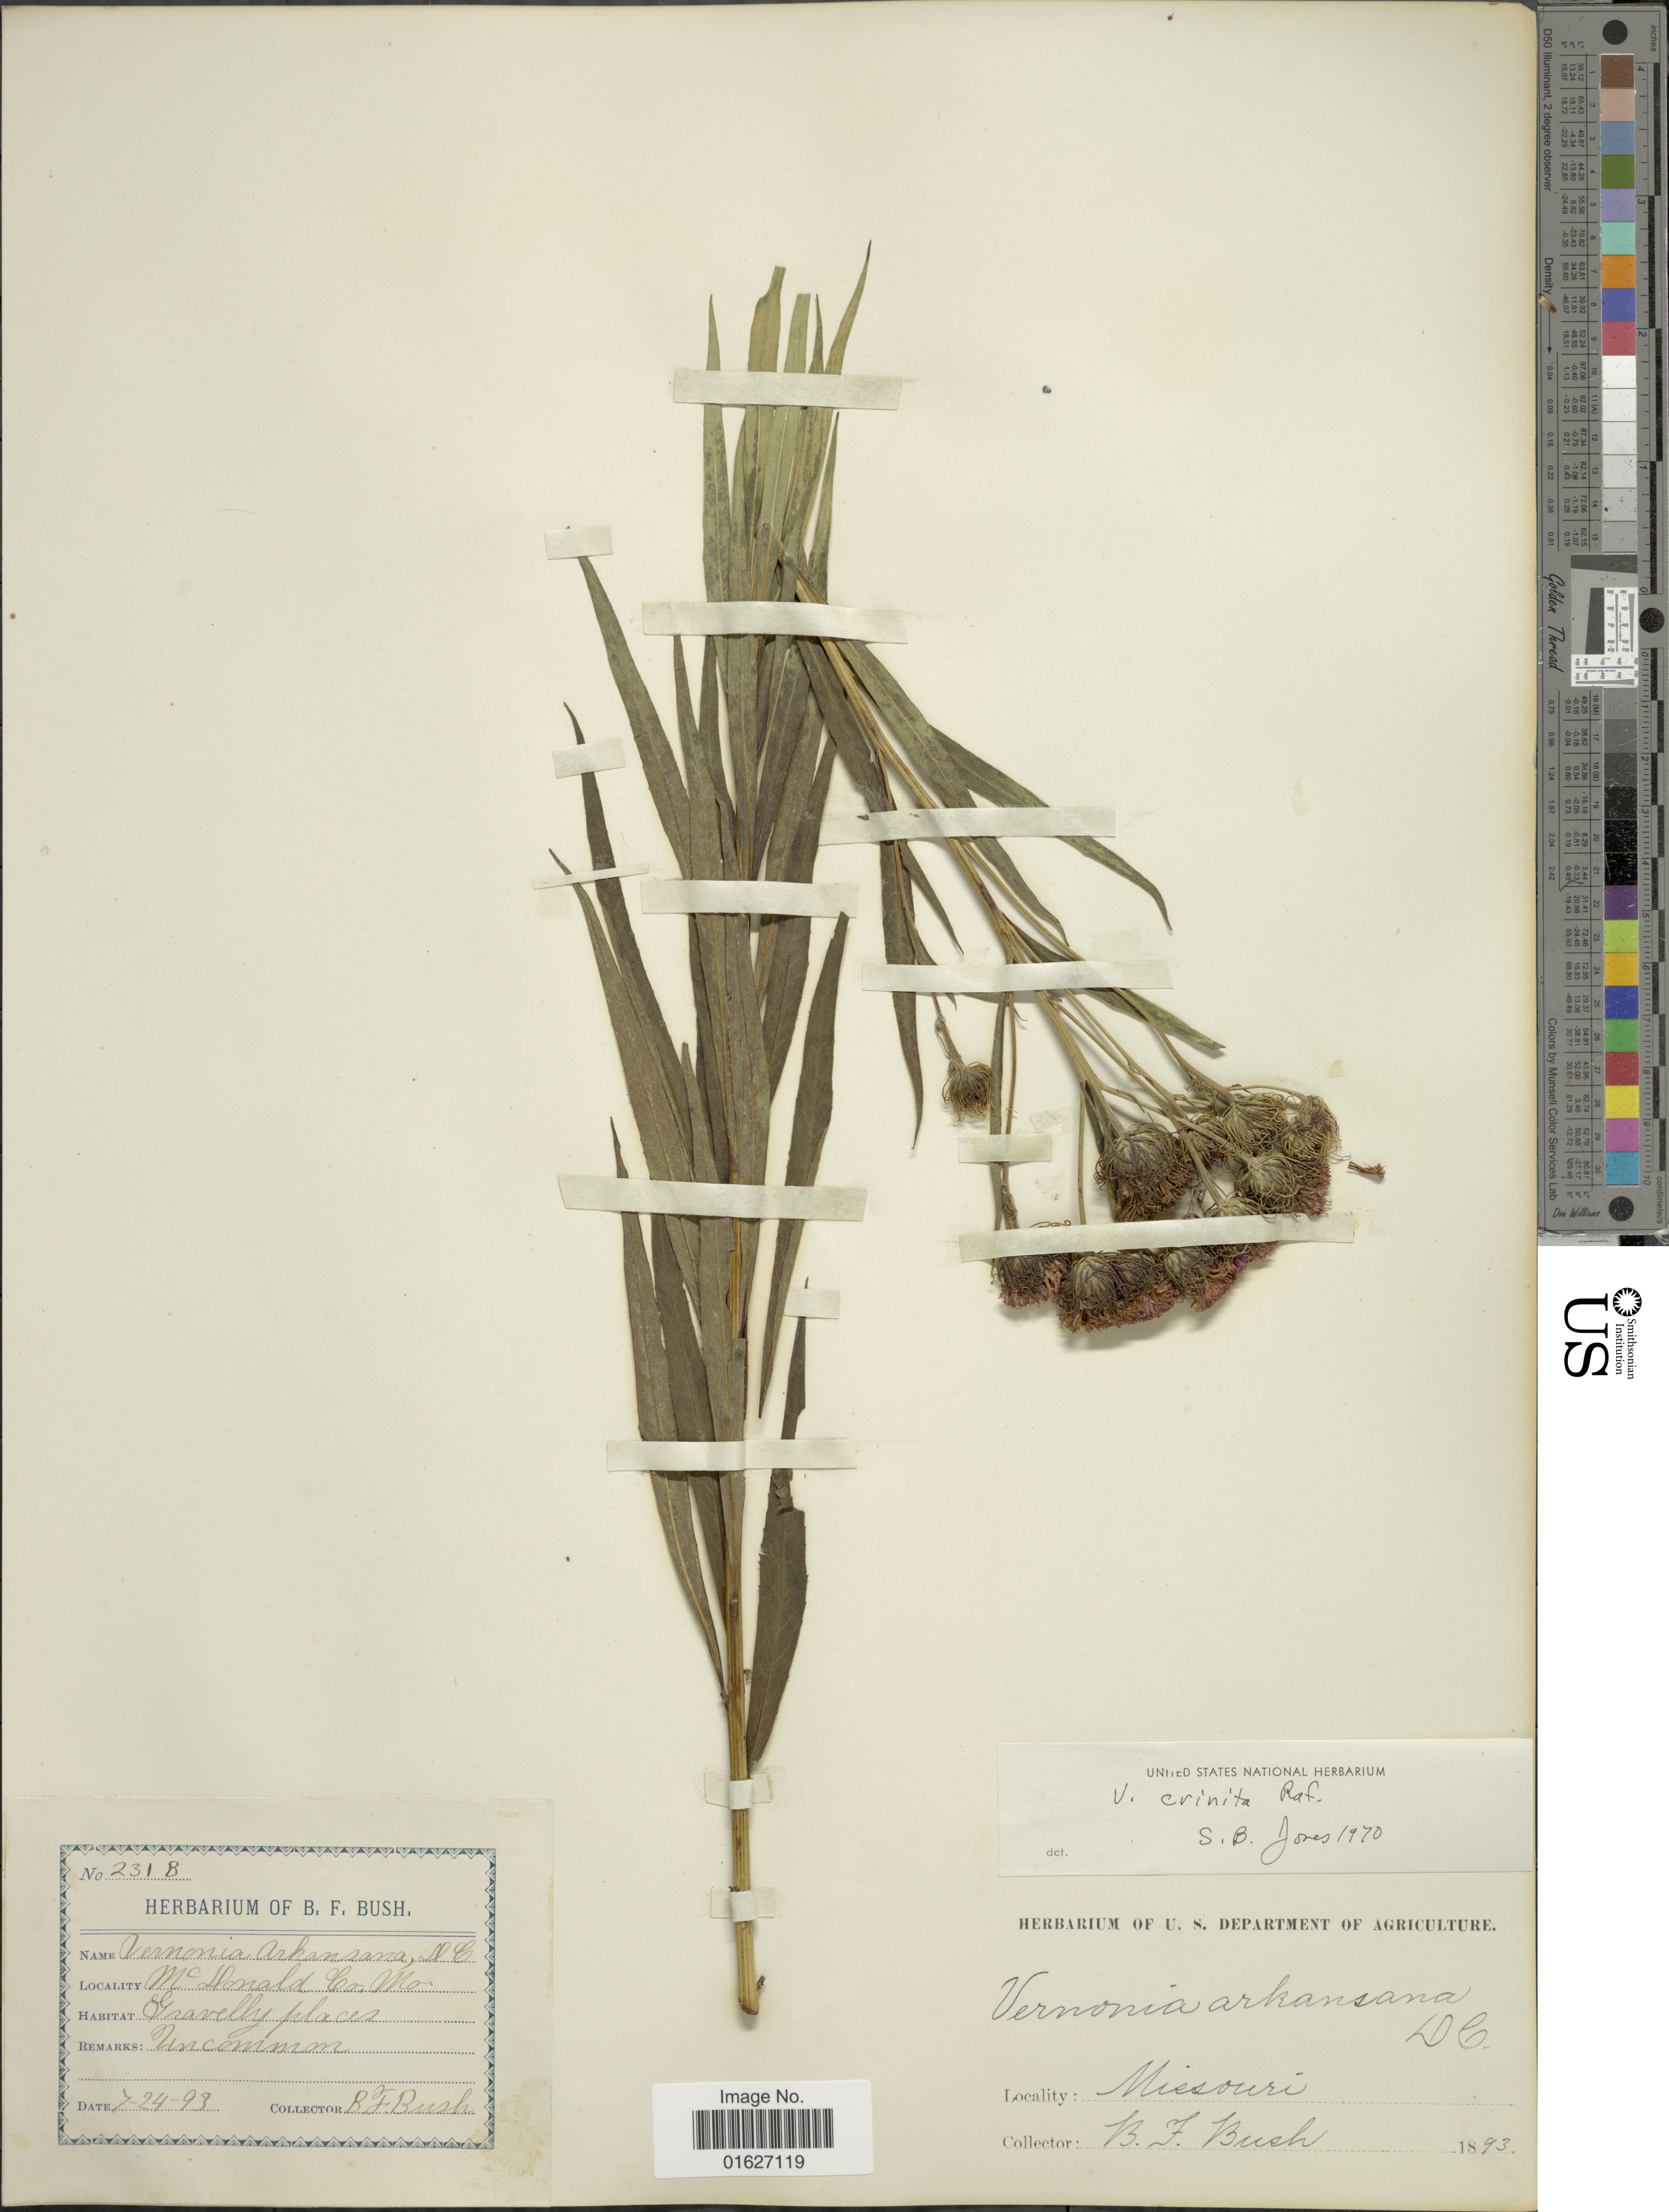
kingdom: Plantae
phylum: Tracheophyta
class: Magnoliopsida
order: Asterales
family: Asteraceae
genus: Vernonia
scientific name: Vernonia crinita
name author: Raf.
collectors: B. F. Bush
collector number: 231B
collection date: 1893-07-24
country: United States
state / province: Missouri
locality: Mc Donald Co.